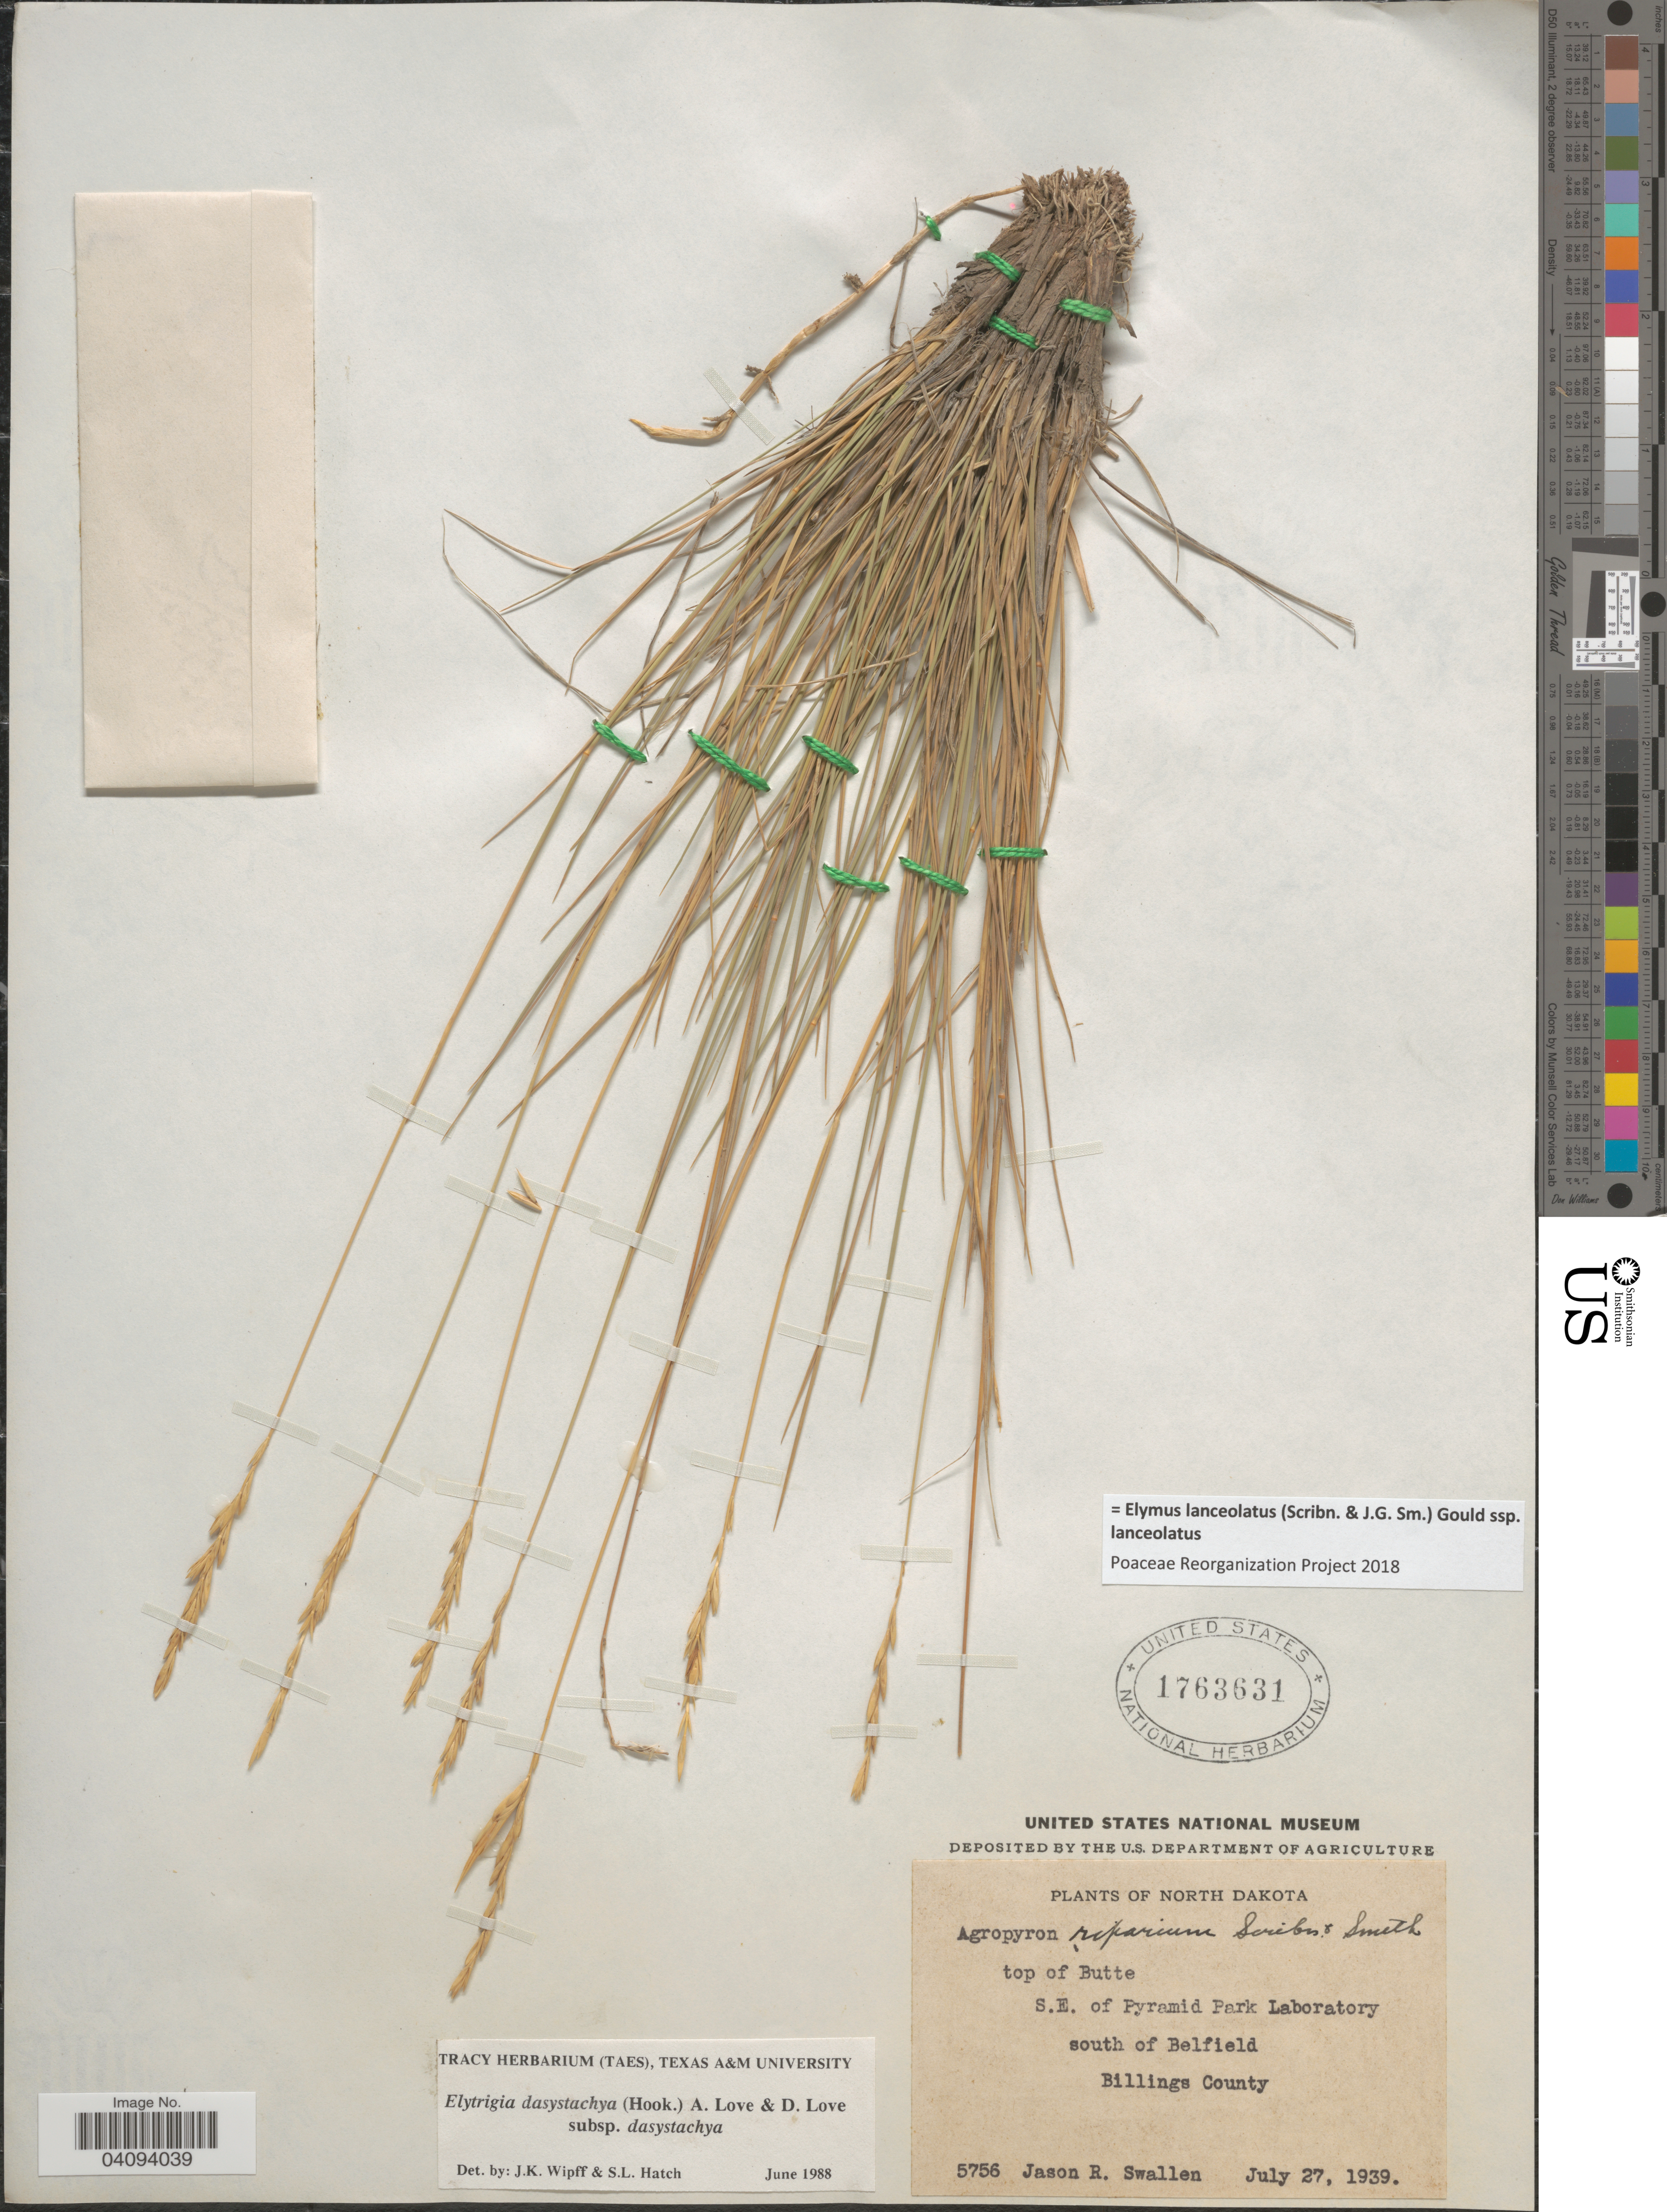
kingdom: Plantae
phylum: Tracheophyta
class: Liliopsida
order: Poales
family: Poaceae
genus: Elymus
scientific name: Elymus lanceolatus subsp. lanceolatus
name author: (Scribn. & J.G. Sm.) Gould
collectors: J. R. Swallen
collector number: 5756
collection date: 1939-07-27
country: United States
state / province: North Dakota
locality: Top of Butte. S.E. of Pyramid Park Laboratory. South of Belfield. Billings County.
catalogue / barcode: US 1763631